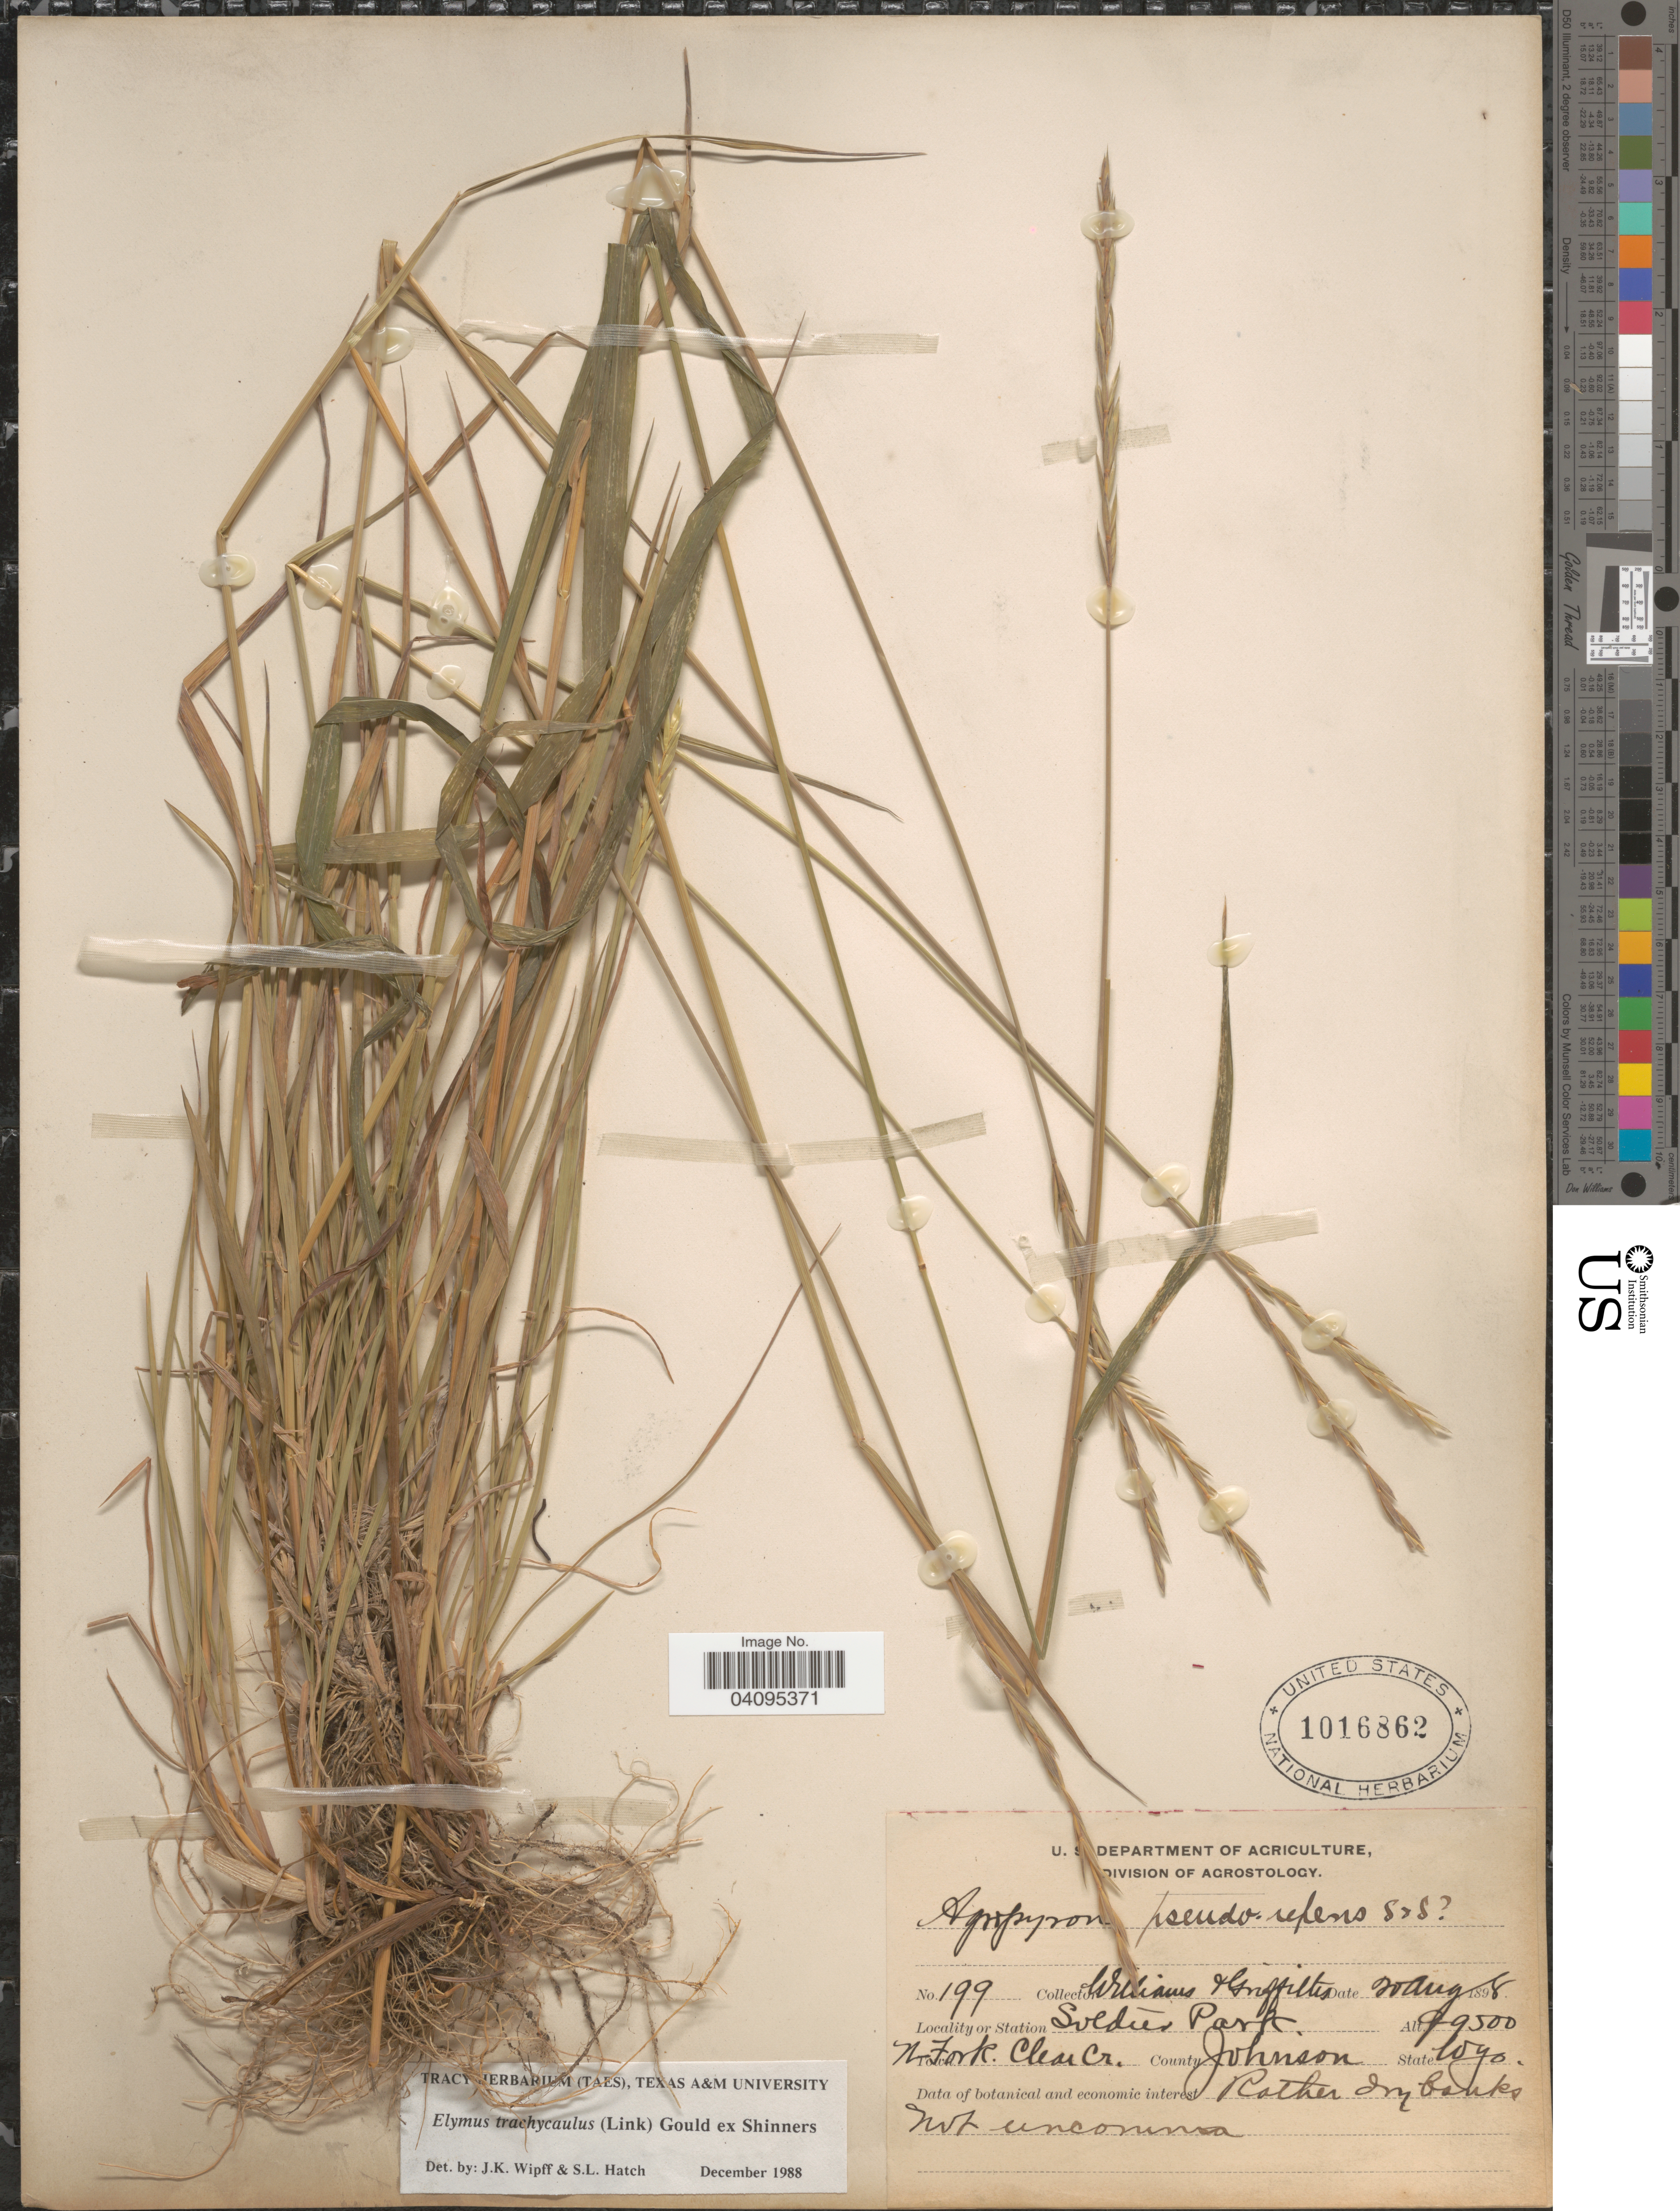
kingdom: Plantae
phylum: Tracheophyta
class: Liliopsida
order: Poales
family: Poaceae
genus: Elymus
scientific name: Elymus trachycaulus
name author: (Link) Gould ex Shinners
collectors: -- Williams & -- Griffiths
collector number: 199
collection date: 1898-08-20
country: United States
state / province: Wyoming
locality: Soldier Park. N Fork Clear Cr. County Johnson. Rather dry banks.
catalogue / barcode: US 1016862